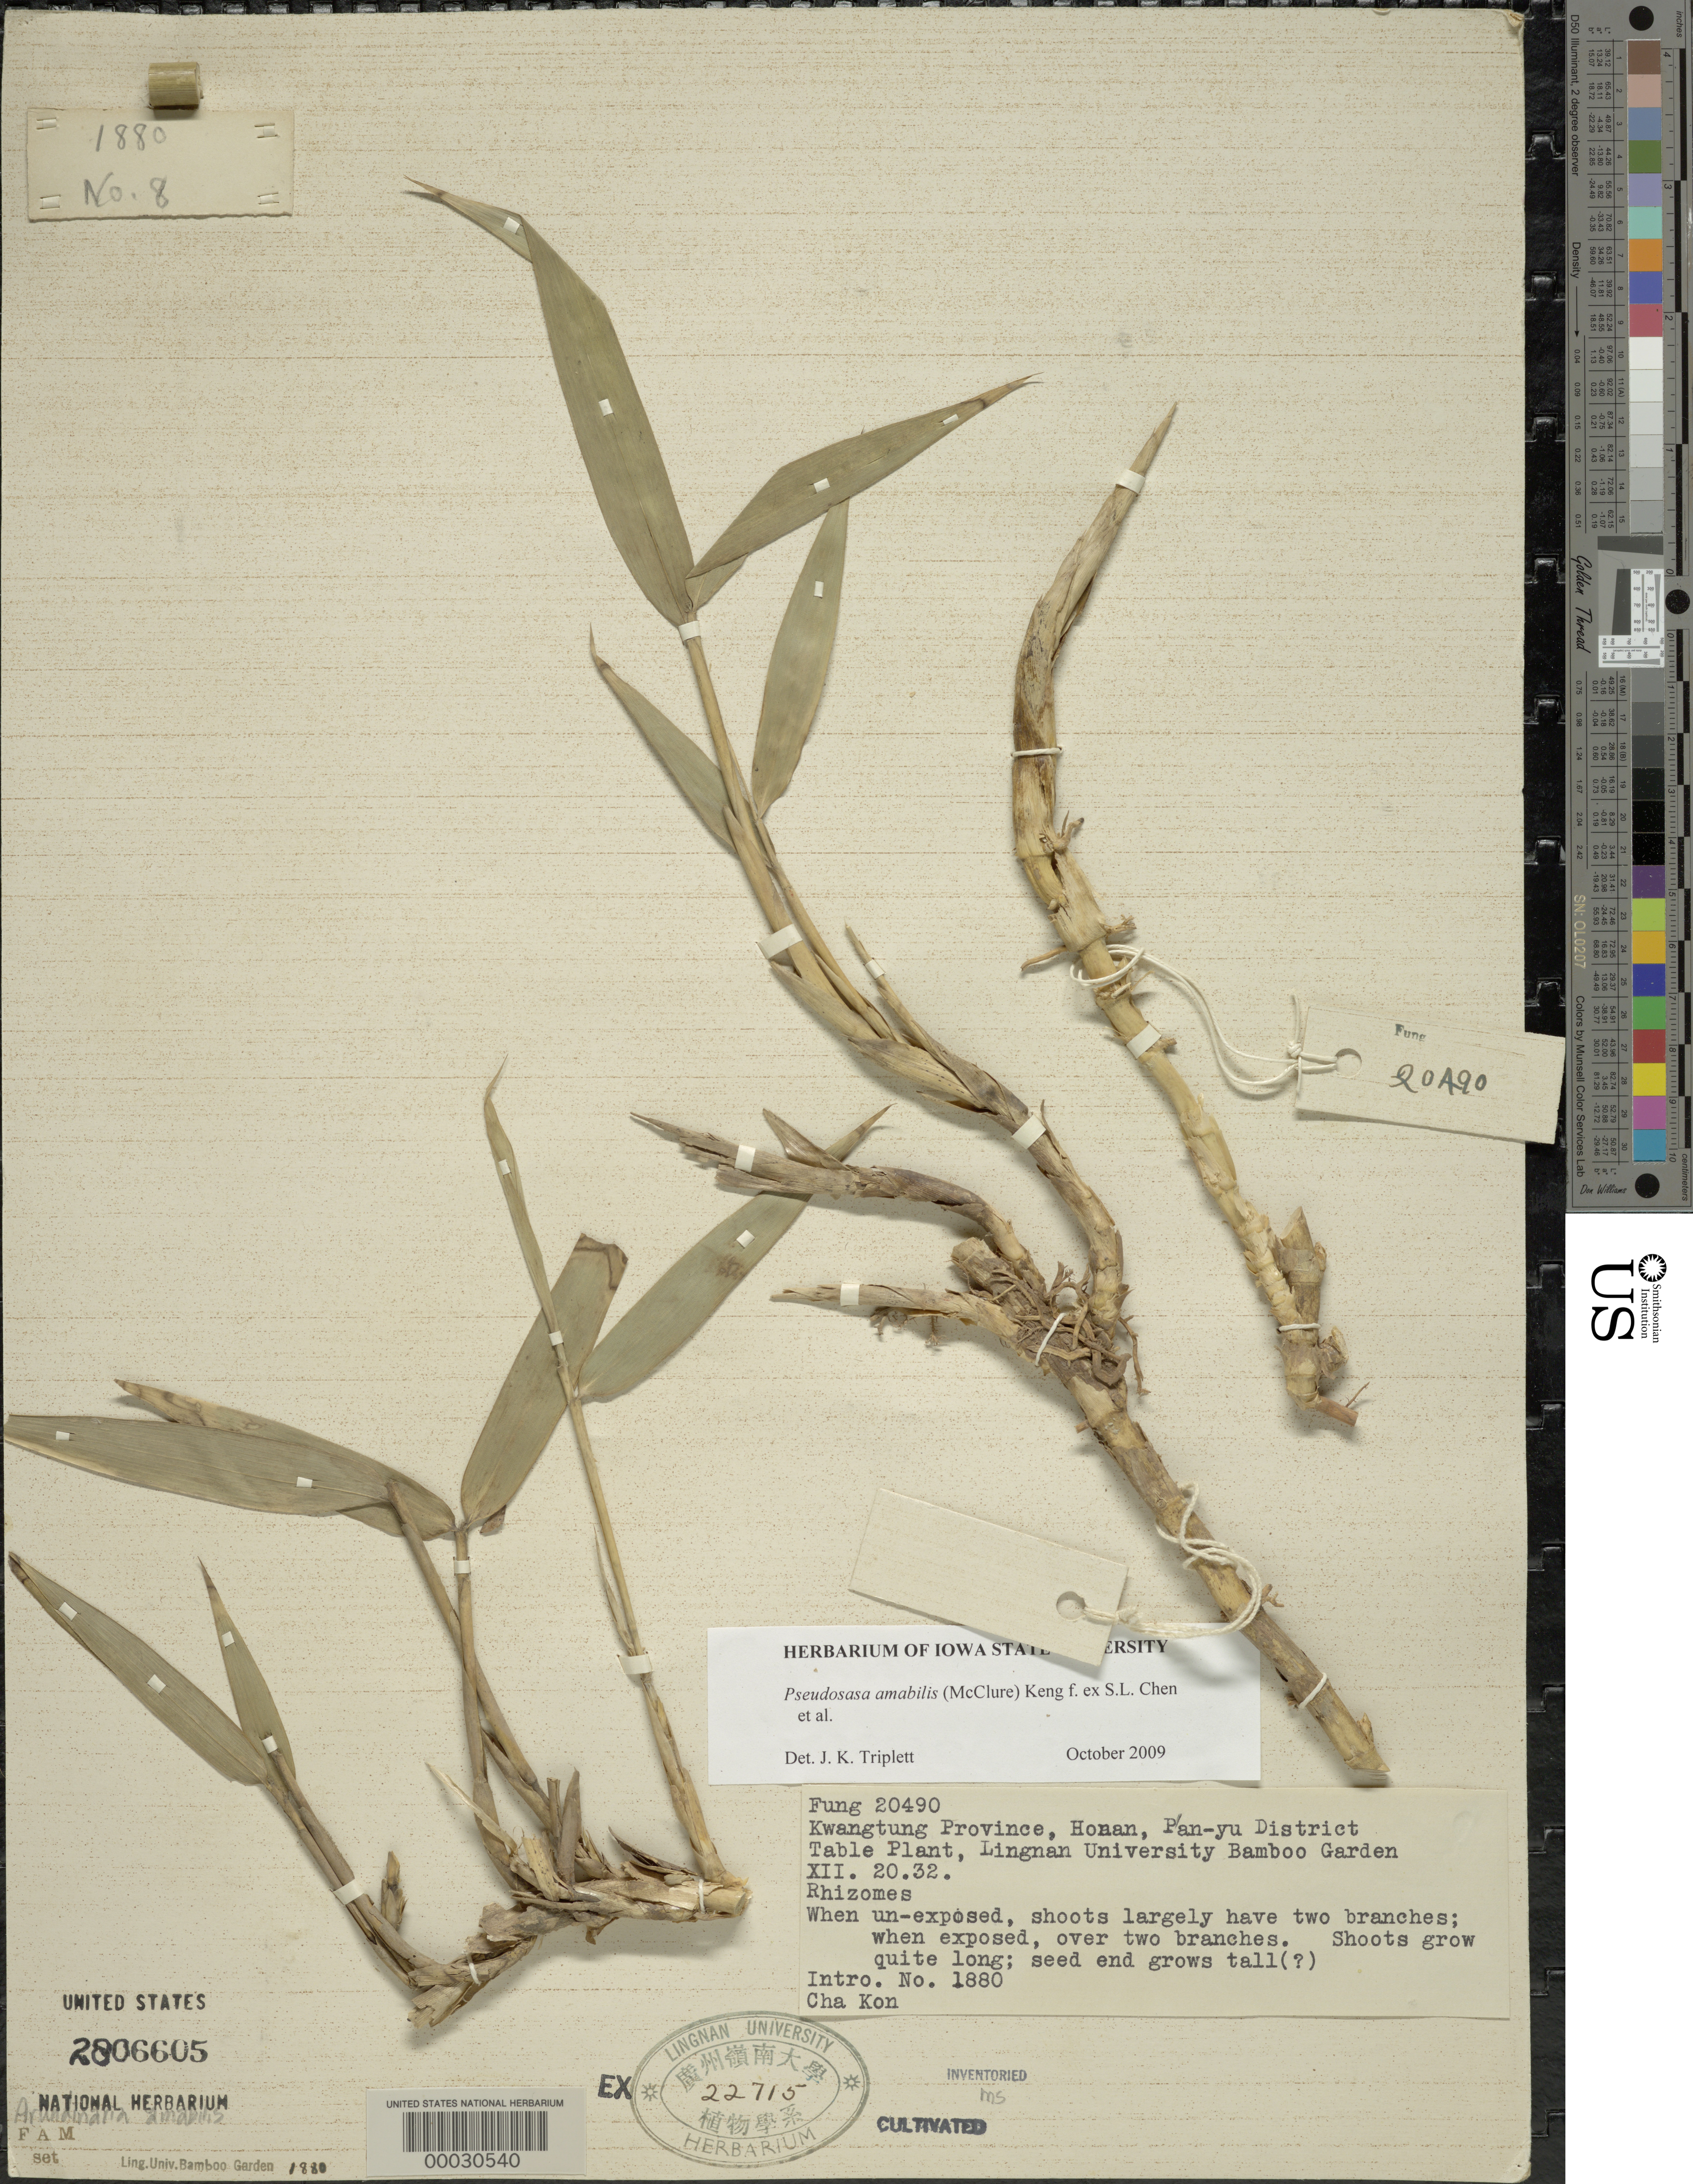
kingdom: Plantae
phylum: Tracheophyta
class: Liliopsida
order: Poales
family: Poaceae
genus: Pseudosasa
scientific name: Pseudosasa amabilis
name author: (McClure) Keng f.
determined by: Triplett, J. K.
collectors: H. L. Fung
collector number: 20490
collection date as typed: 20 Dec 1932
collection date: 1932-12-20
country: China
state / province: Guangdong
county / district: P'an-Yu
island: Honan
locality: Lingnan University Bamboo Garden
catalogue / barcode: US 2806605